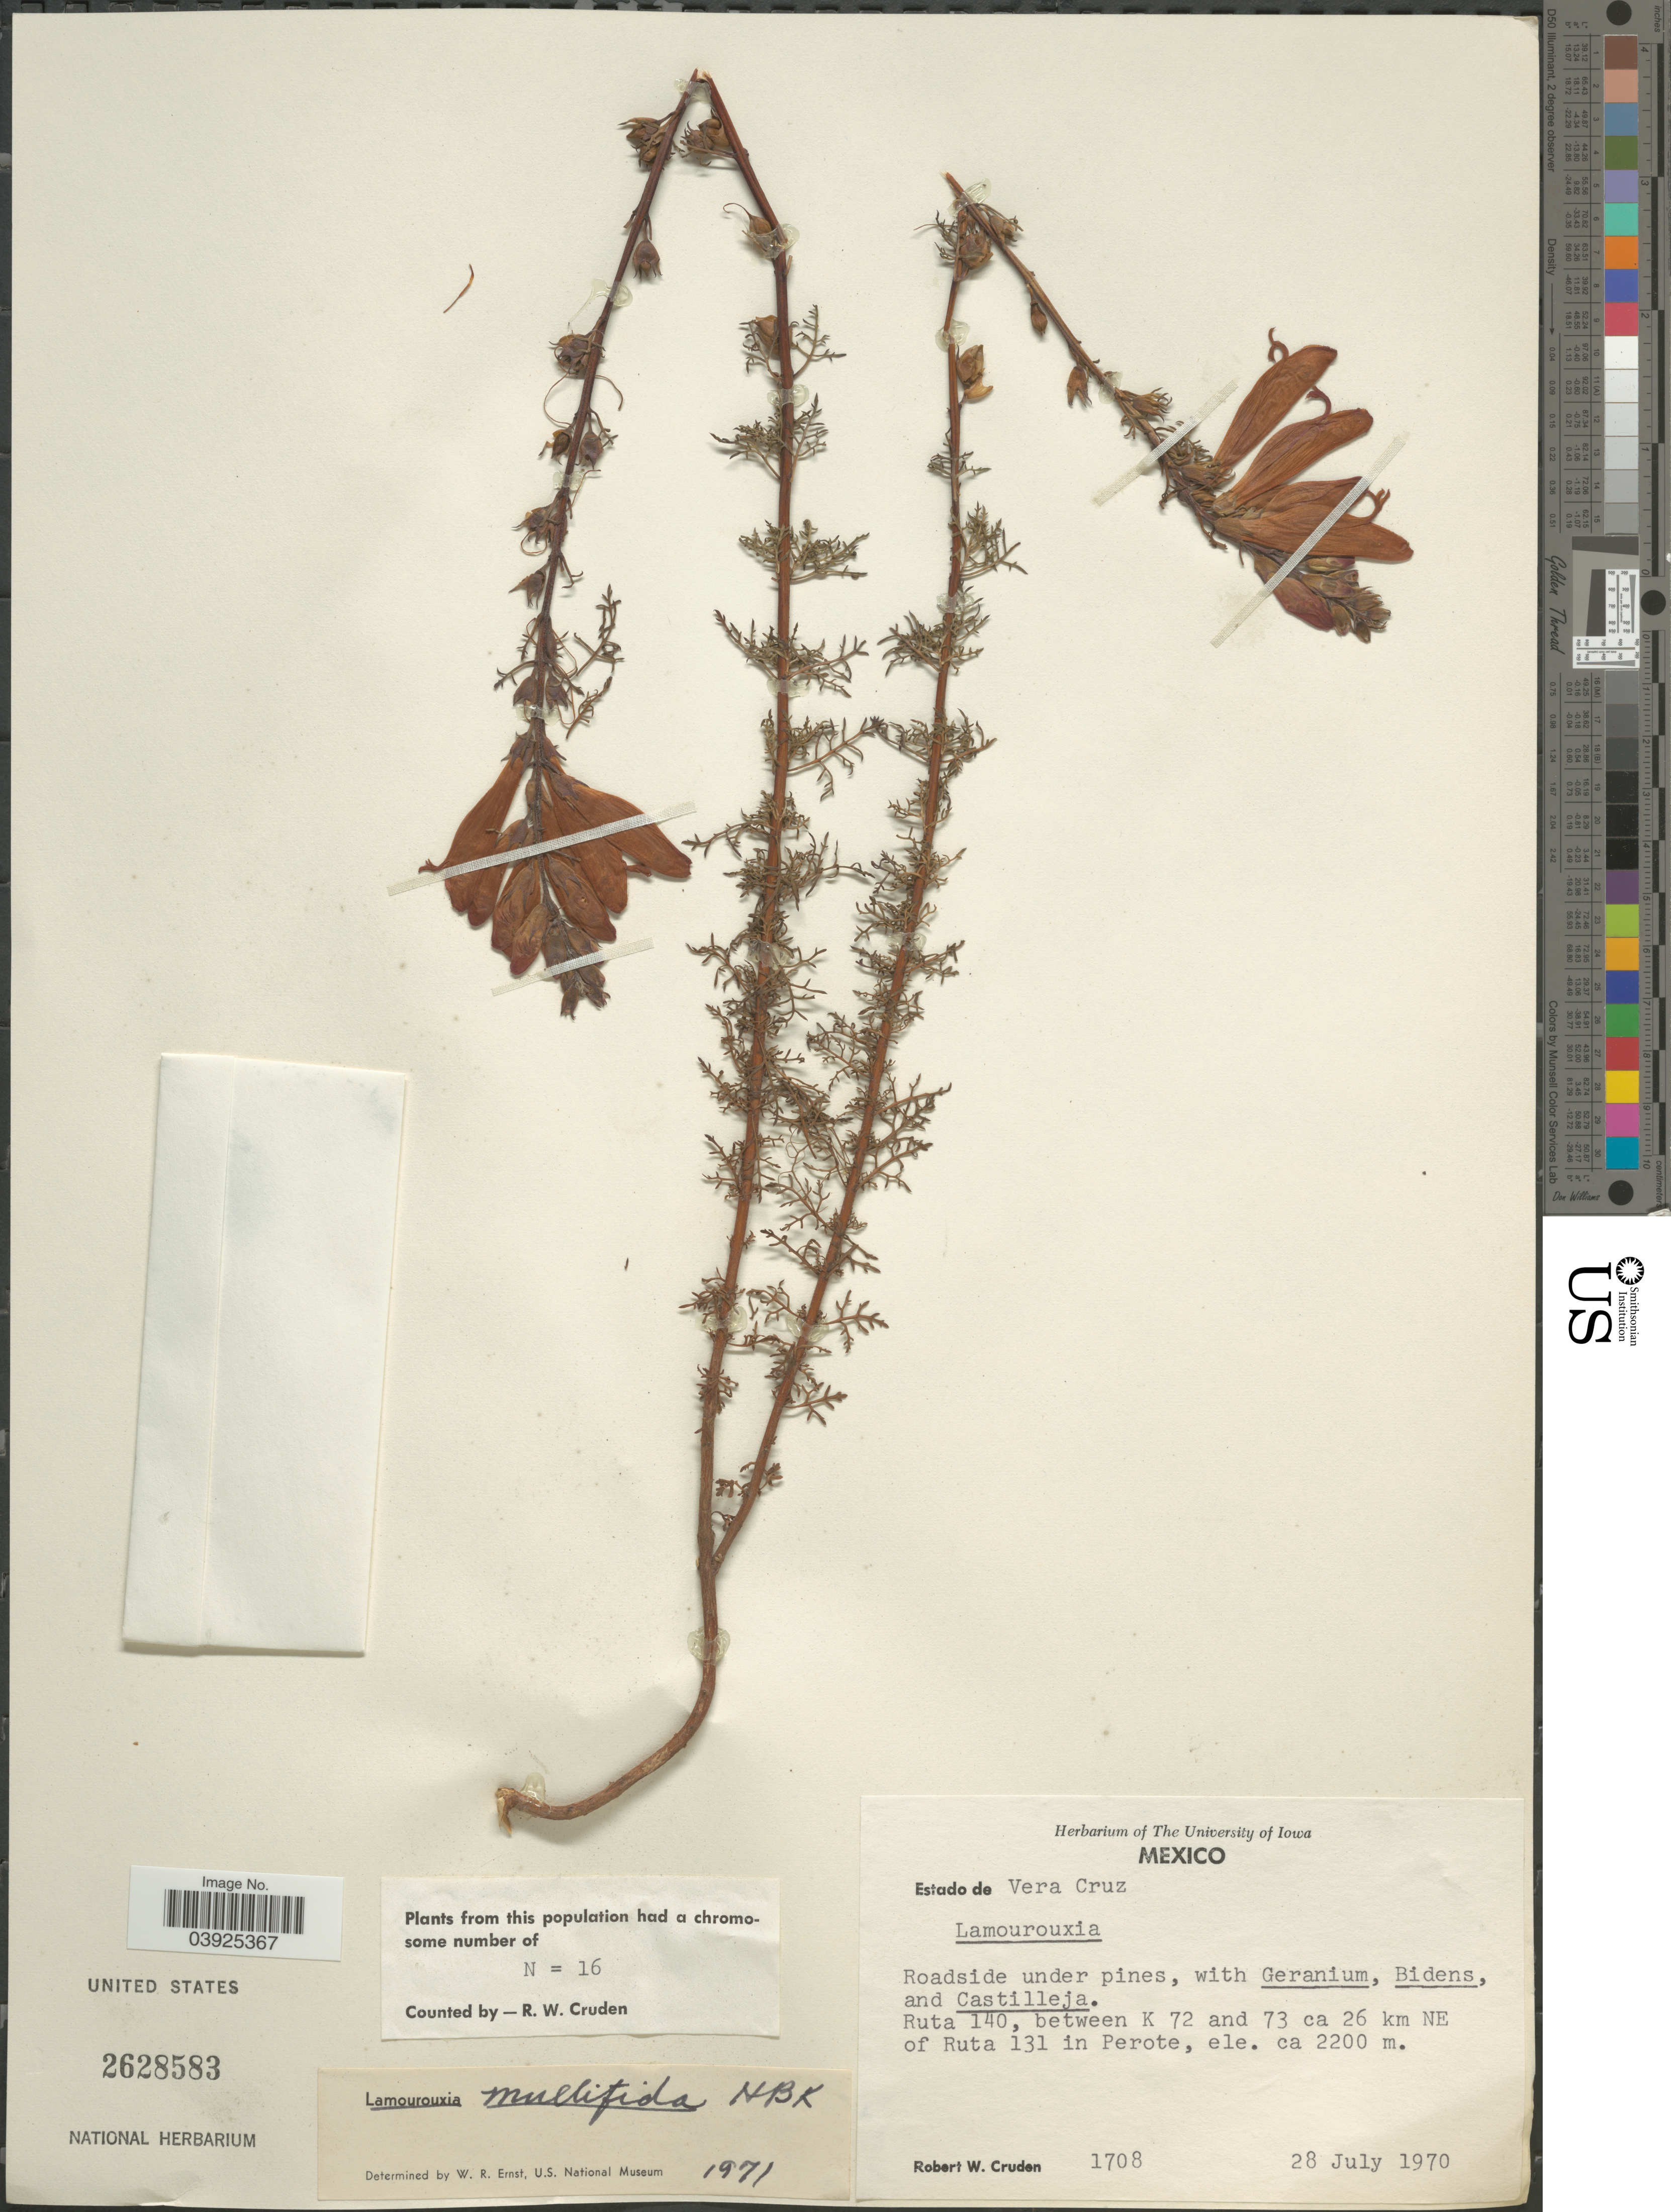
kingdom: Plantae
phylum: Tracheophyta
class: Magnoliopsida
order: Lamiales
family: Orobanchaceae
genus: Lamourouxia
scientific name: Lamourouxia multifida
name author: Kunth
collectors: R. W. Cruden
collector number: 1708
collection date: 1970-07-28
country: Mexico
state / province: Veracruz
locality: Estado de Vera Cruz. Ruta 140, between K 72 and 73 ca 26 km NE of Ruta 131 in Perote.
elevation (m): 2200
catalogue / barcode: US 2628583